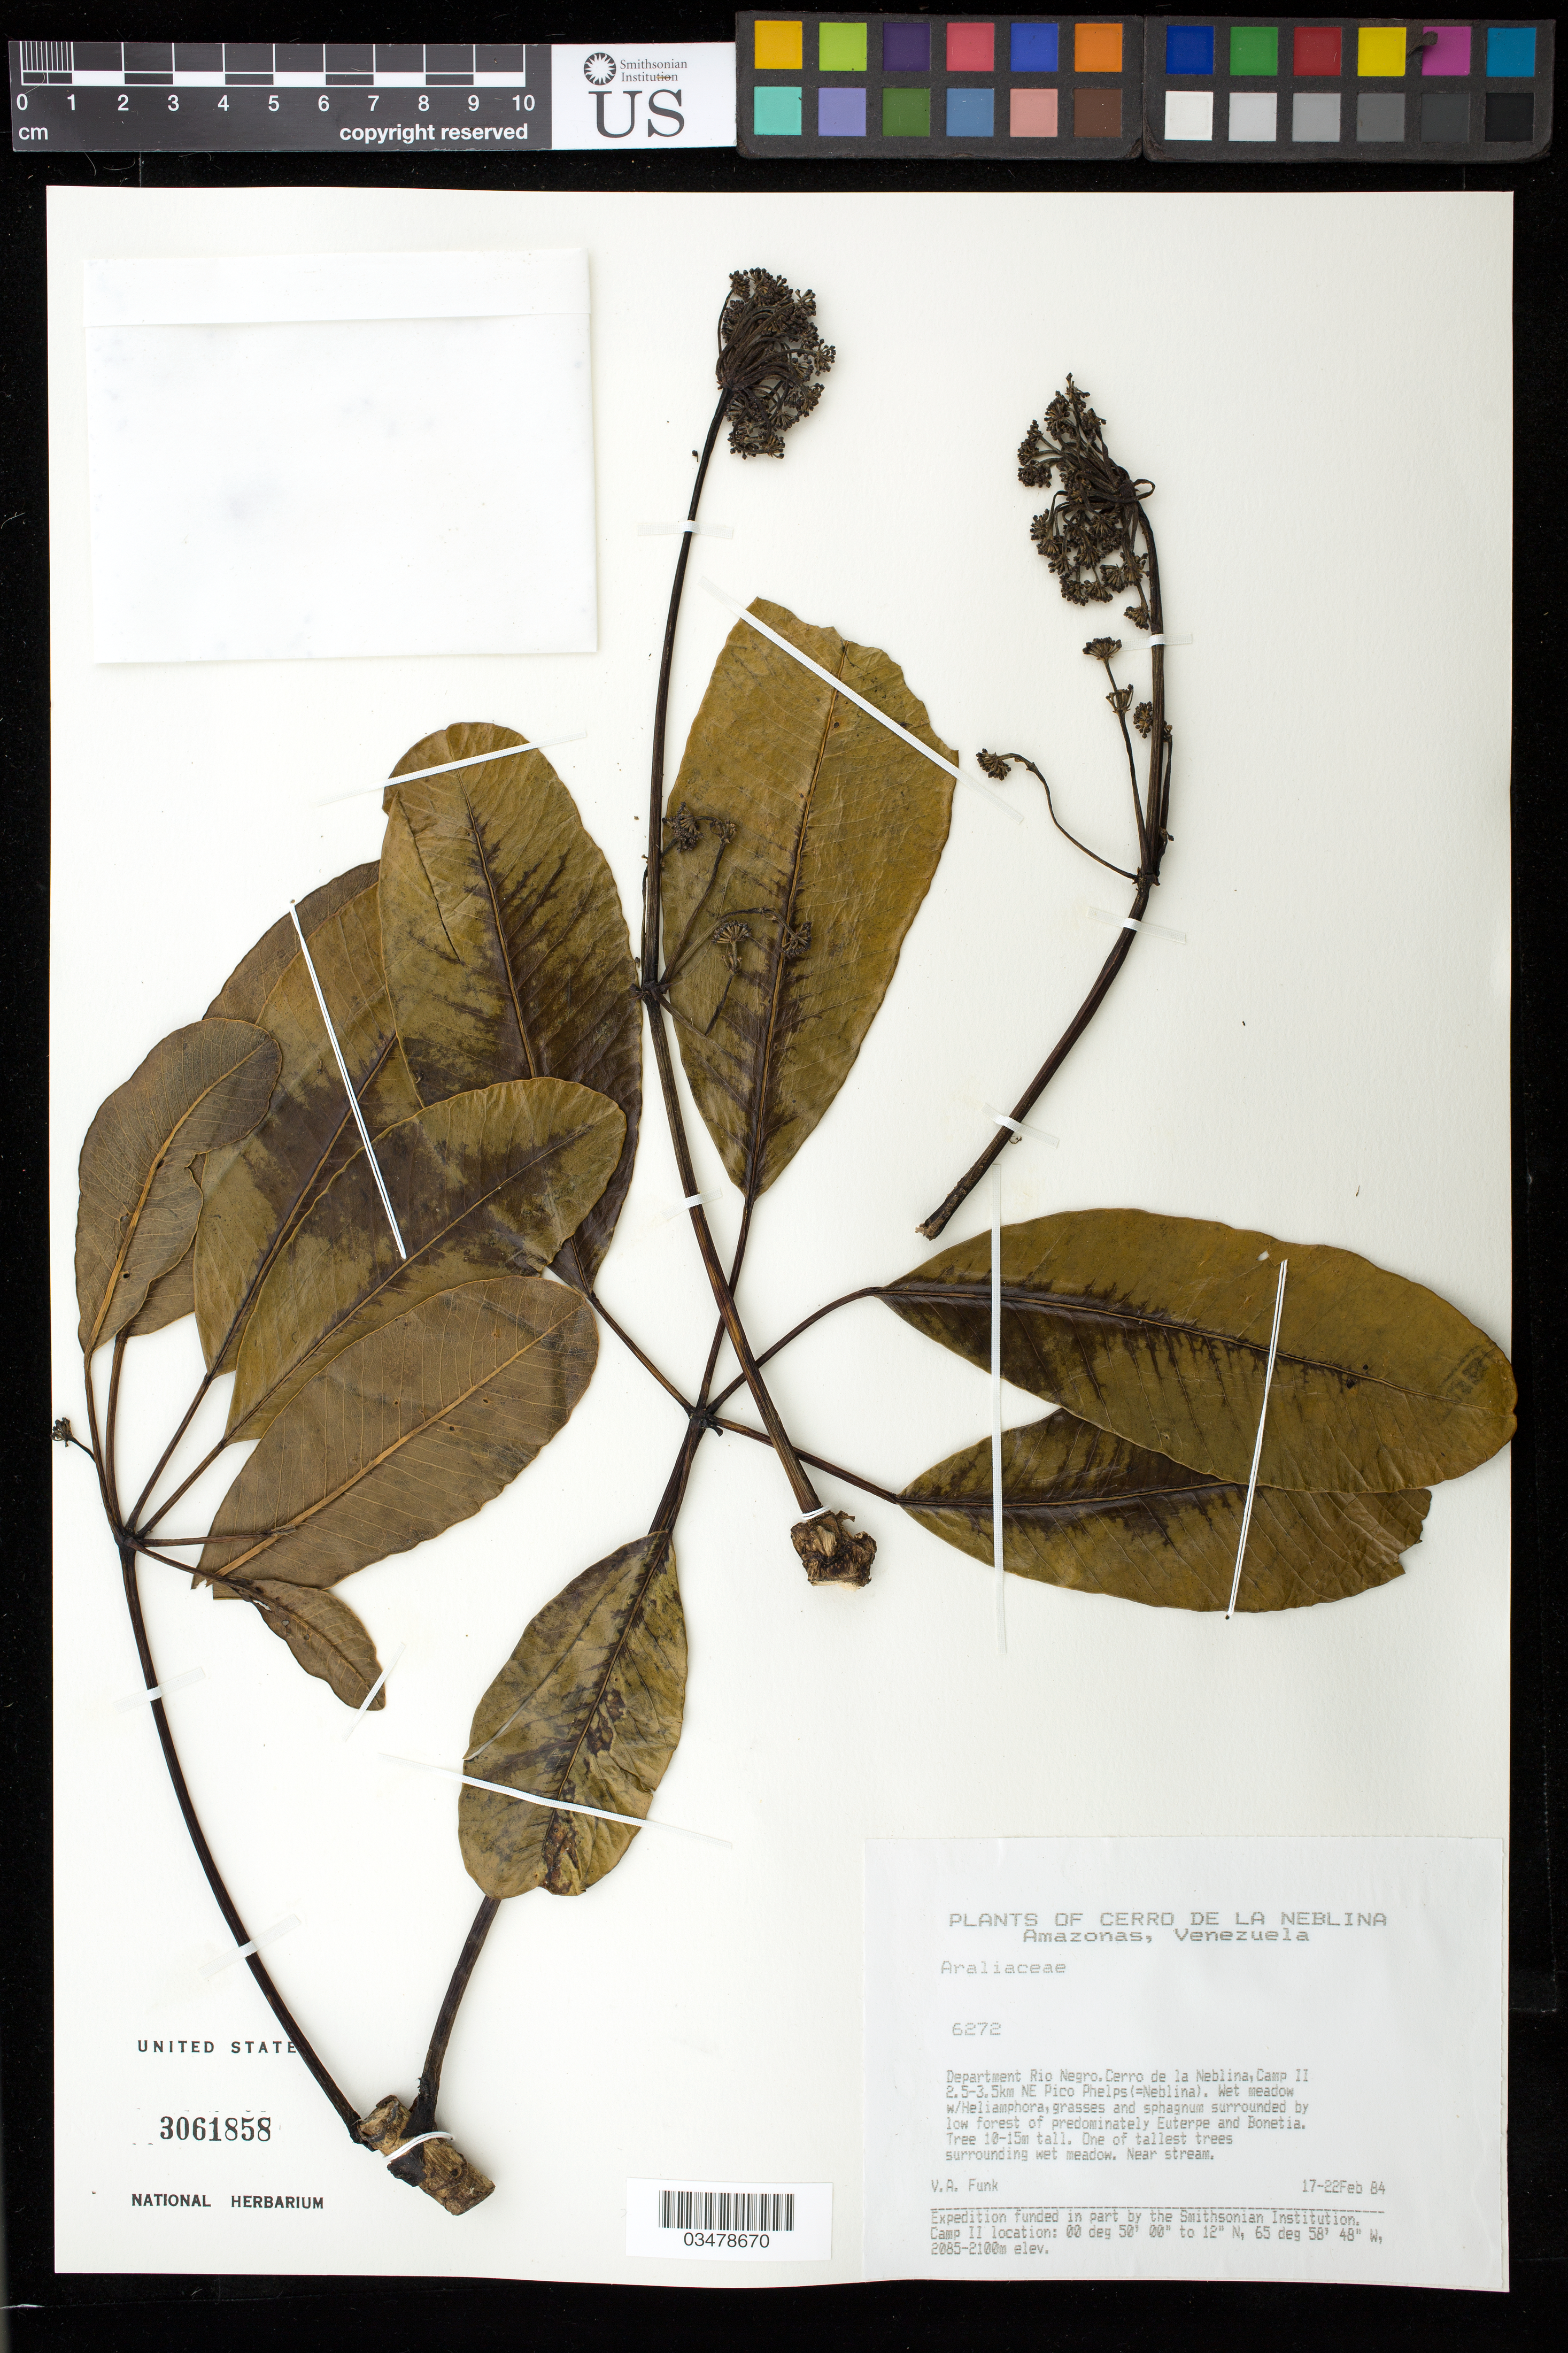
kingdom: Plantae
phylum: Tracheophyta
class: Magnoliopsida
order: Apiales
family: Araliaceae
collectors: V. Funk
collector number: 6272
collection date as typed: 17-22 Feb 1984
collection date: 1984-02-17/1984-02-22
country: Venezuela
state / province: Amazonas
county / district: Río Negro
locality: Cerro de la Neblina, Camp II 2.5-3.5 km NE Pico Phelps (=Neblina)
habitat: Wet meadow with Heliamphora, grasses, and sphagnum surrounded by low forest of predominately Euterpe and Bonetia. Around bog area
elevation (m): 2085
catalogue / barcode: US 3061858